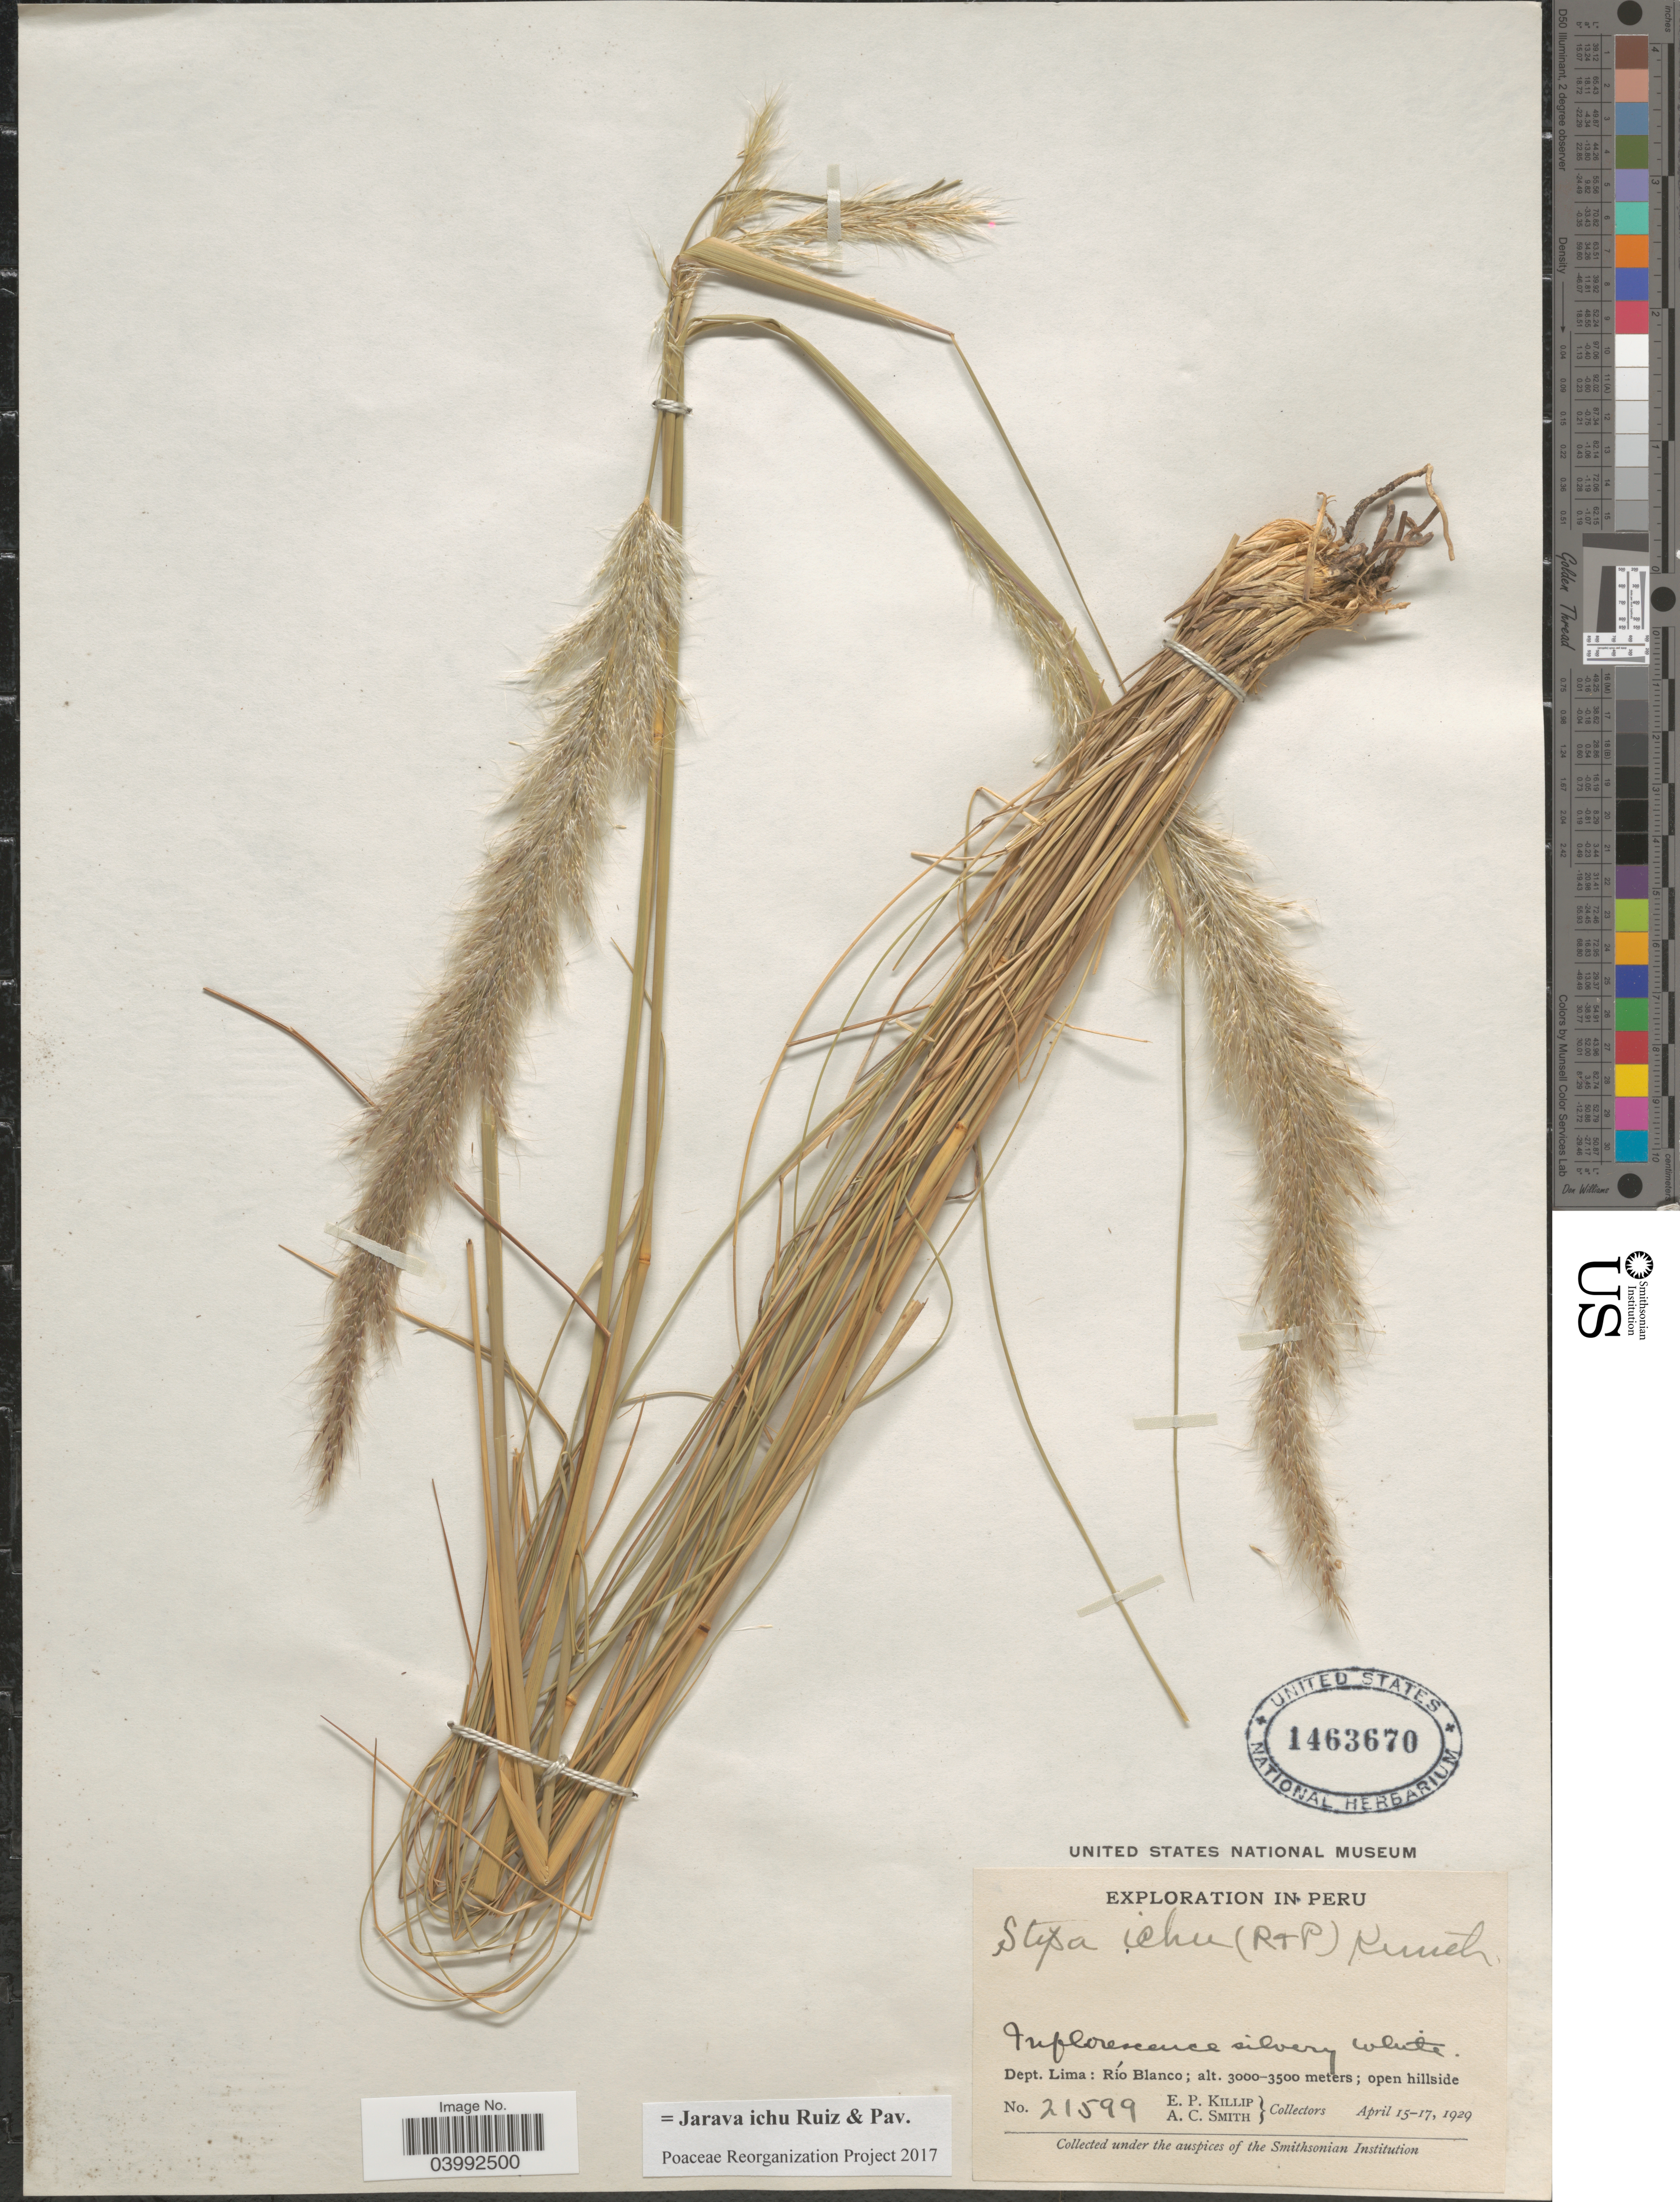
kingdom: Plantae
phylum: Tracheophyta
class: Liliopsida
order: Poales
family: Poaceae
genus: Jarava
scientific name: Jarava ichu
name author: Ruiz & Pav.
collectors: E. P. Killip & A. C. Smith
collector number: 21599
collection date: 1929-04-15/1929-04-17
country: Peru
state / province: Lima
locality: Dept. Lima: Río Blanco.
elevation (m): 3000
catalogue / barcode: US 1463670